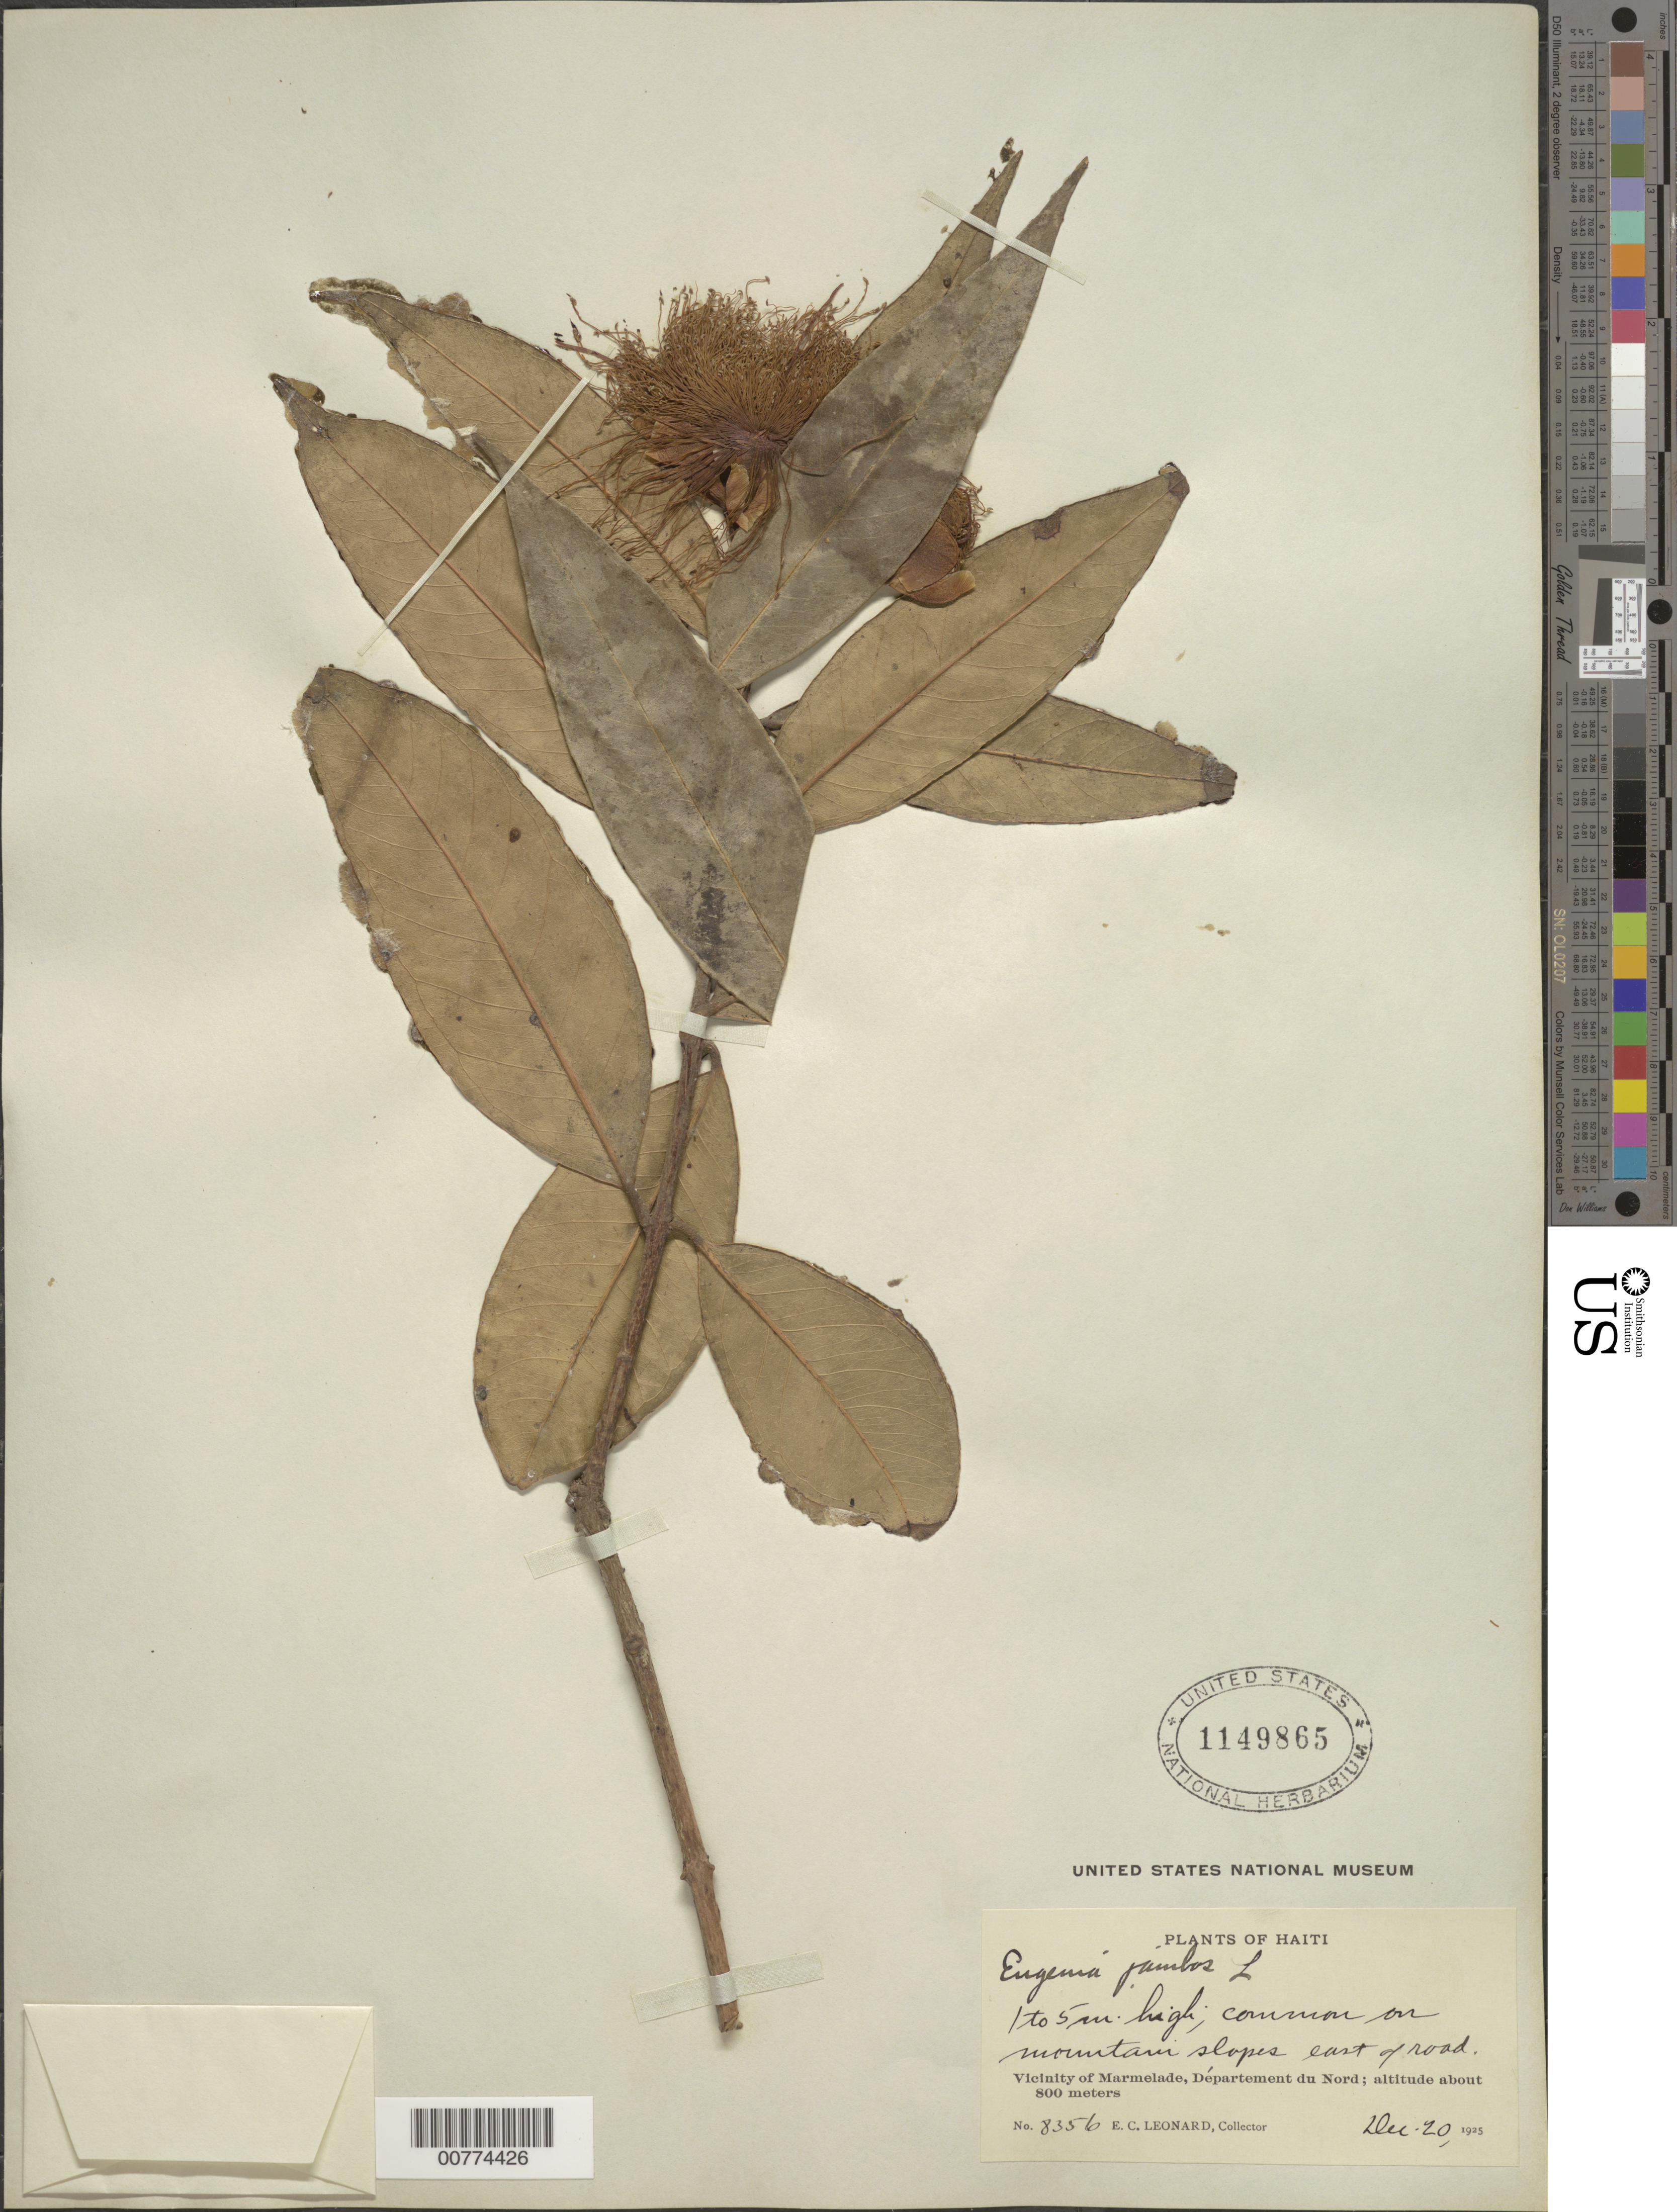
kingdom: Plantae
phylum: Tracheophyta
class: Magnoliopsida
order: Myrtales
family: Myrtaceae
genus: Syzygium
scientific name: Syzygium jambos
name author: (L.) Alston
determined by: Strong, Mark T., (BOT), Smithsonian Institution - National Museum of Natural History (UNITED STATES)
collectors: E. C. Leonard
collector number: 8356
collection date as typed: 20 Dec 1925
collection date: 1925-12-20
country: Haiti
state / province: Nord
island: Hispaniola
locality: Vicinity of Marmelade, east of road.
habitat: Mountain slopes.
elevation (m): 800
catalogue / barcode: US 1149865